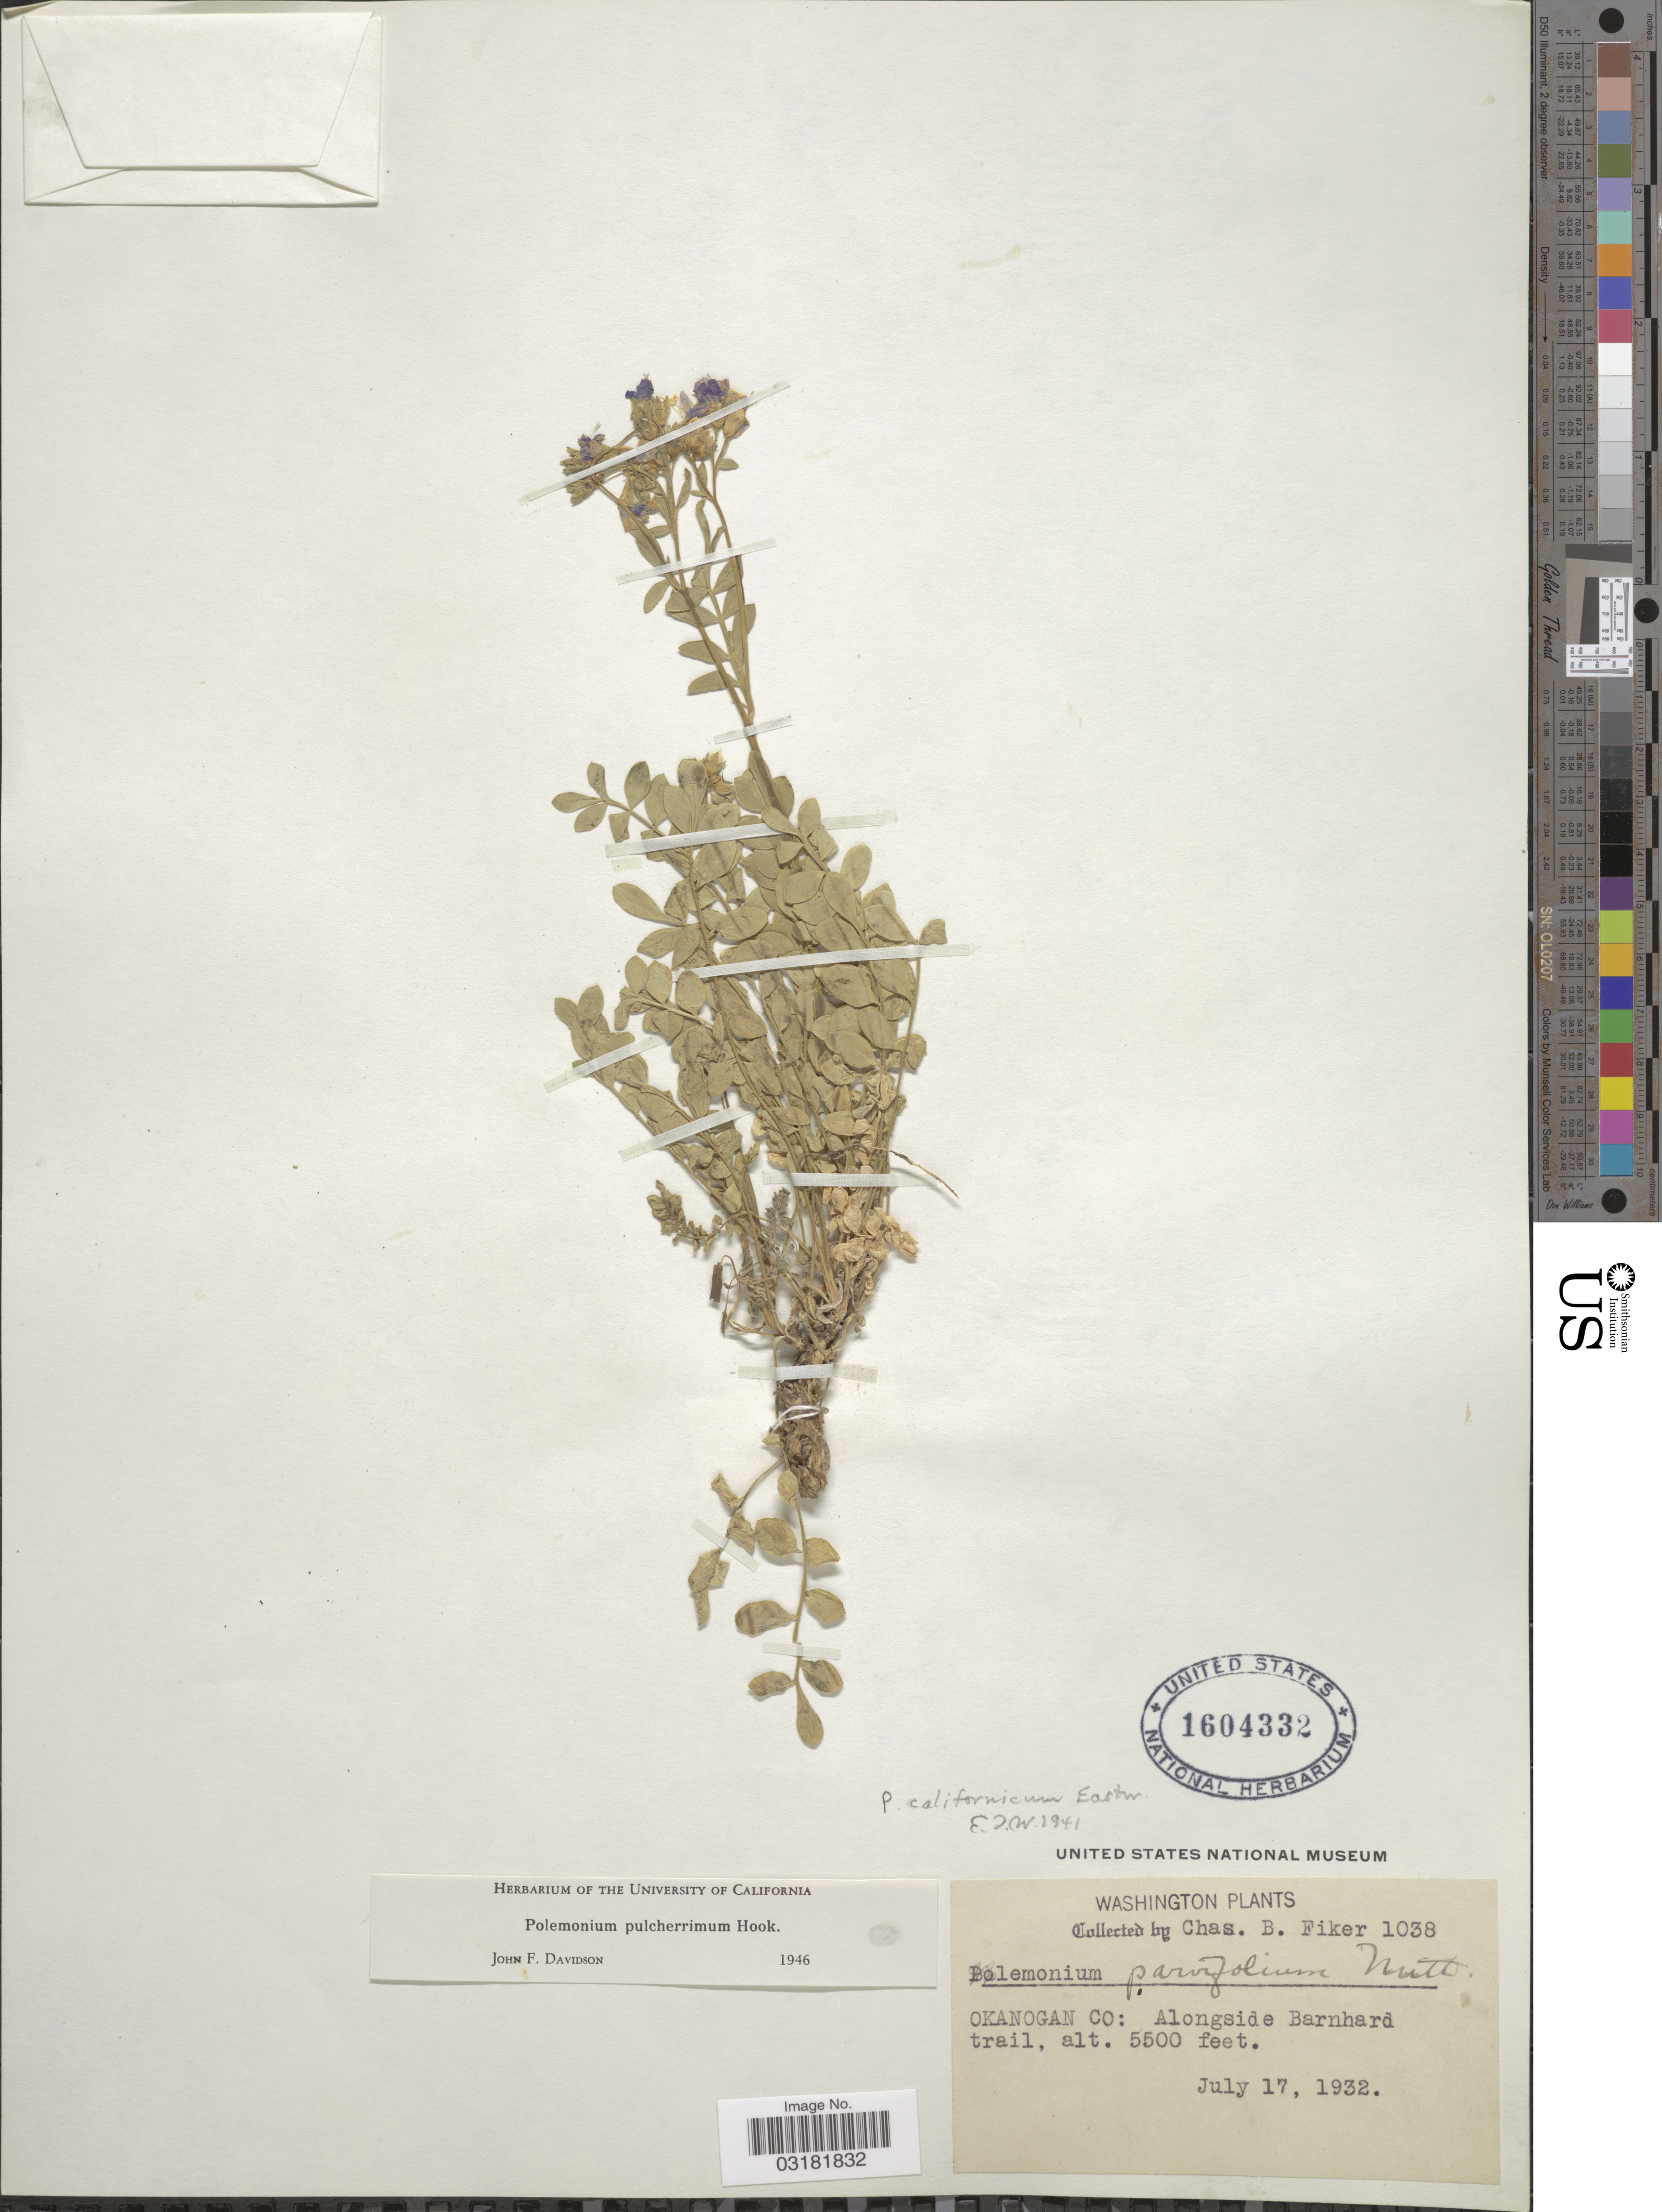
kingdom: Plantae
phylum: Tracheophyta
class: Magnoliopsida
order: Ericales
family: Polemoniaceae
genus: Polemonium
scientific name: Polemonium pulcherrimum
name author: Hook.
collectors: C. Fiker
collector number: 1038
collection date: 1932-07-17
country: United States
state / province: Washington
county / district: Okanogan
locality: Okanogan Co: Alongside Barnhard trail.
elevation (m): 1676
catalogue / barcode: US 1604332